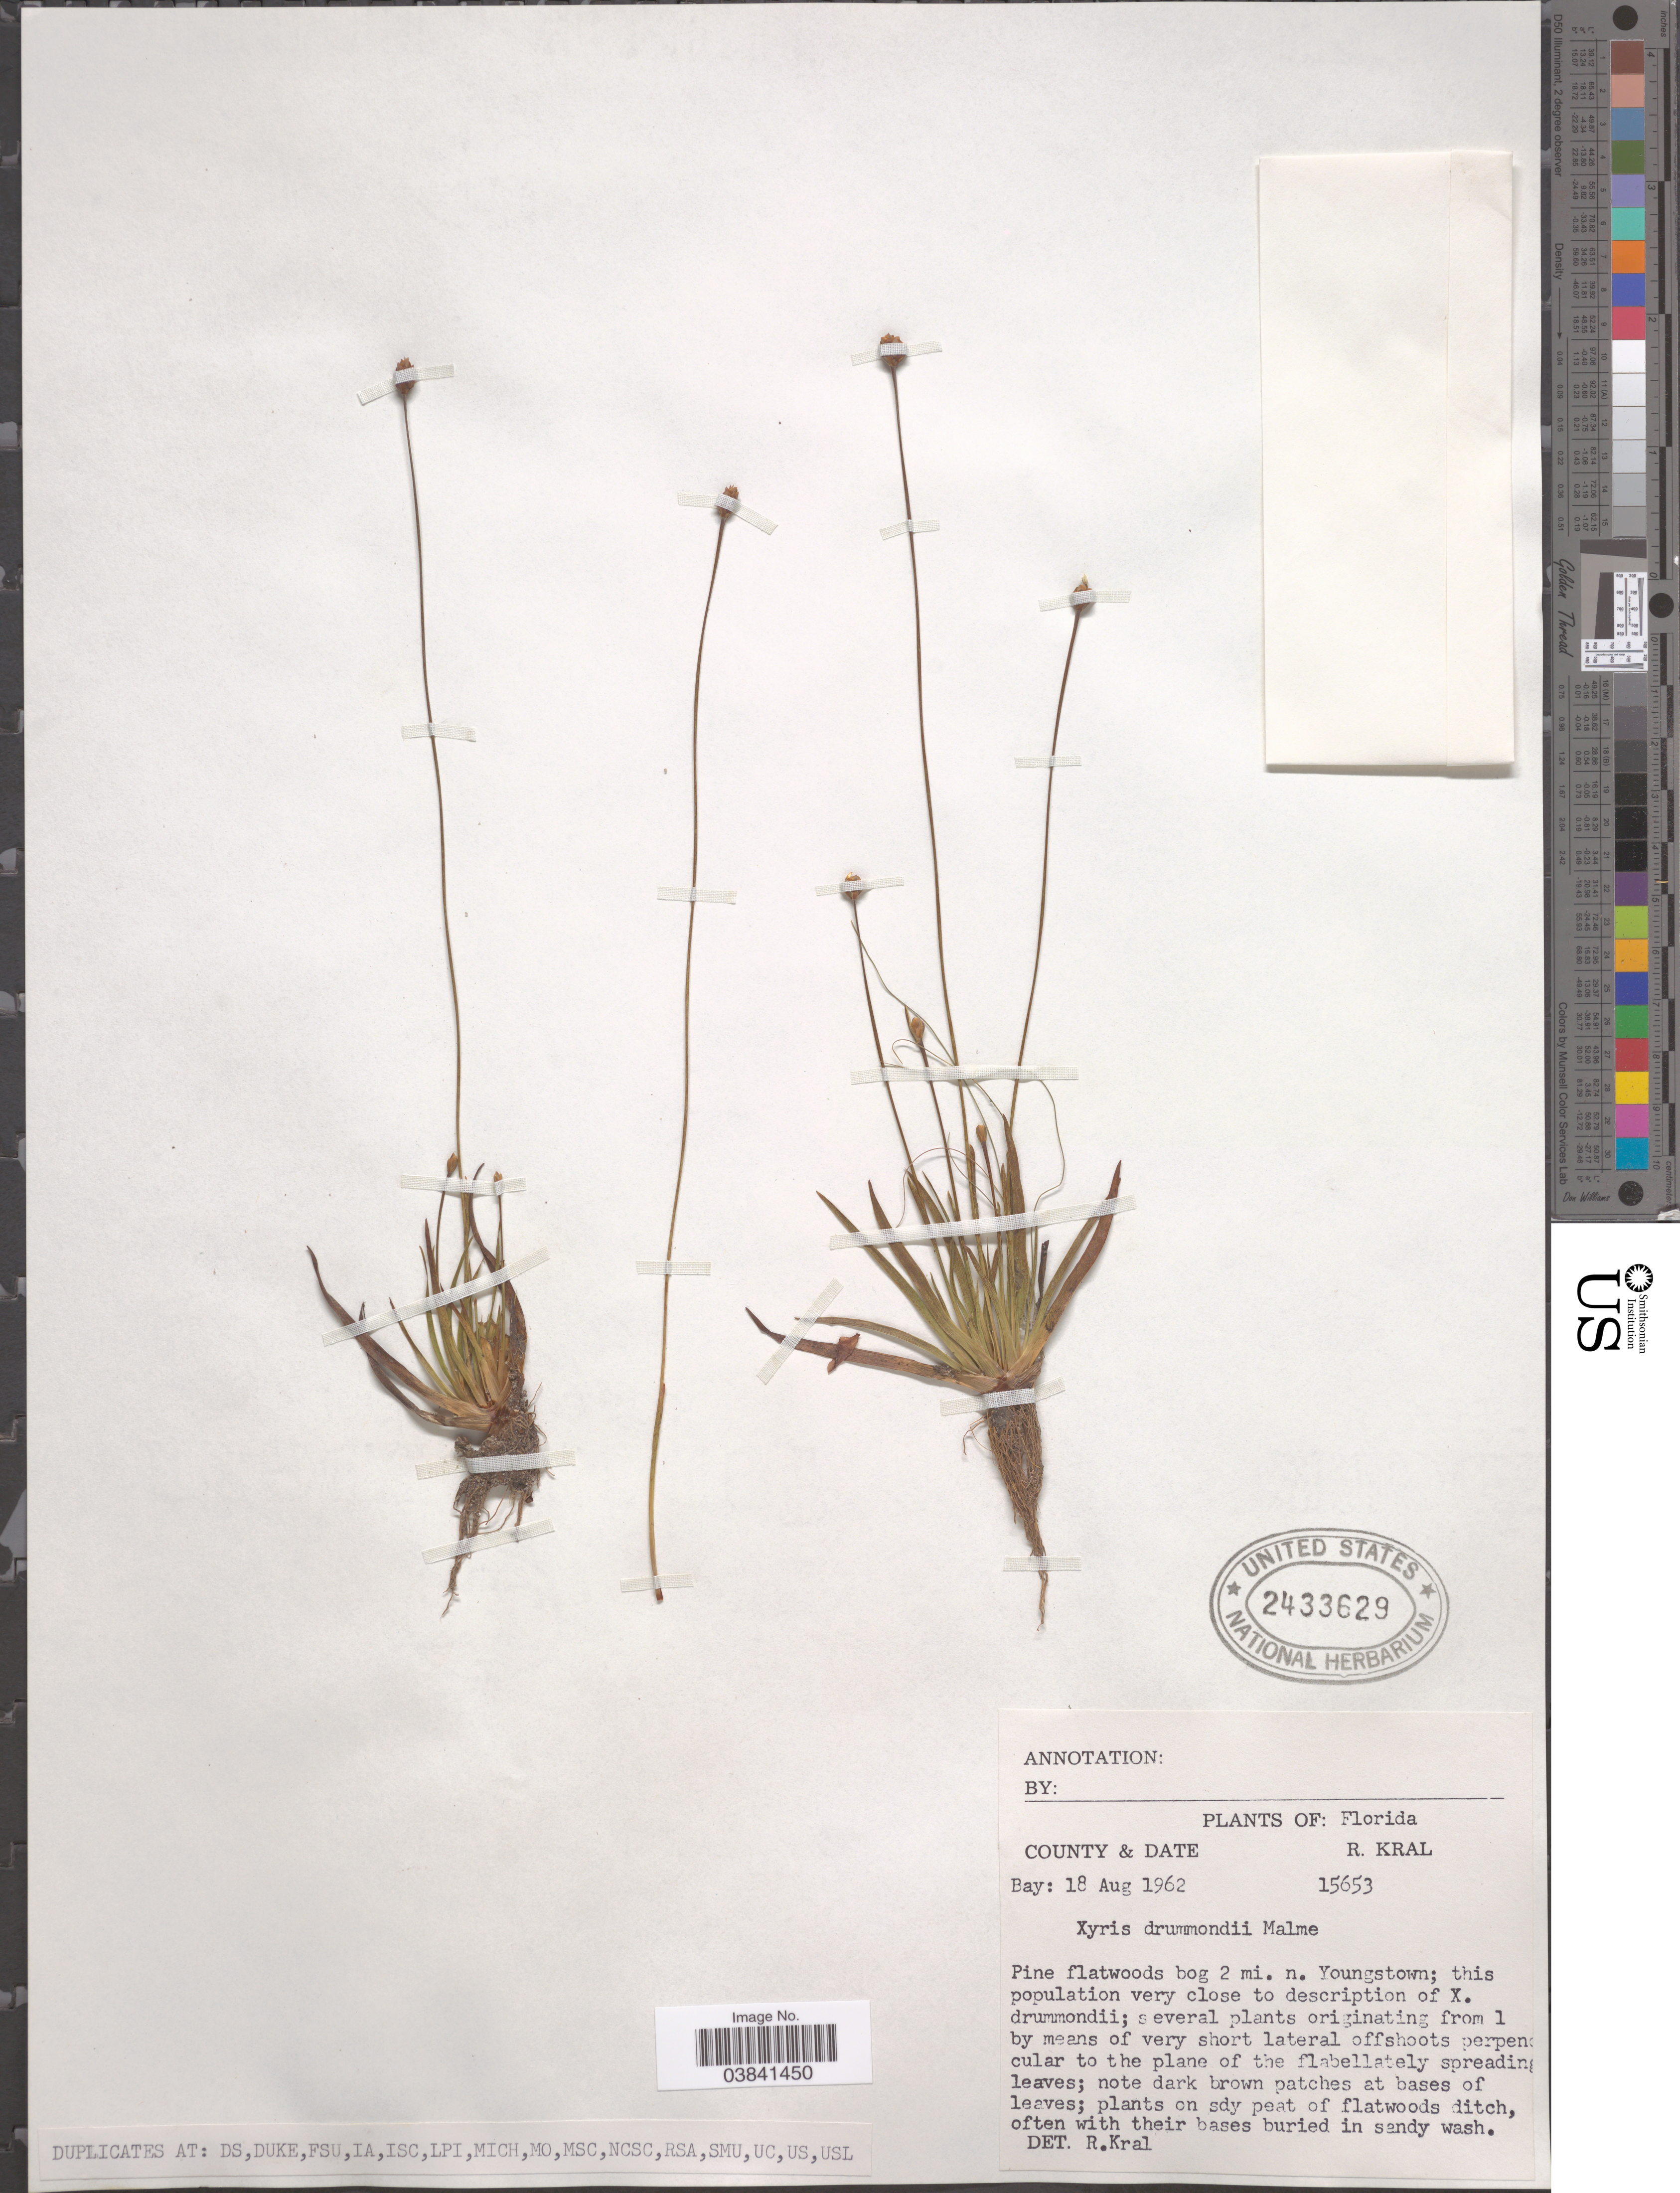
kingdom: Plantae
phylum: Tracheophyta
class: Liliopsida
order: Poales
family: Xyridaceae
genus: Xyris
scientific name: Xyris drummondii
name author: Malme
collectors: R. Kral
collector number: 15653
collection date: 1962-08-18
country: United States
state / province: Florida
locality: County Bay: Pine flatwoods bog 2 mi. n. Youngstown.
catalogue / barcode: US 2433629